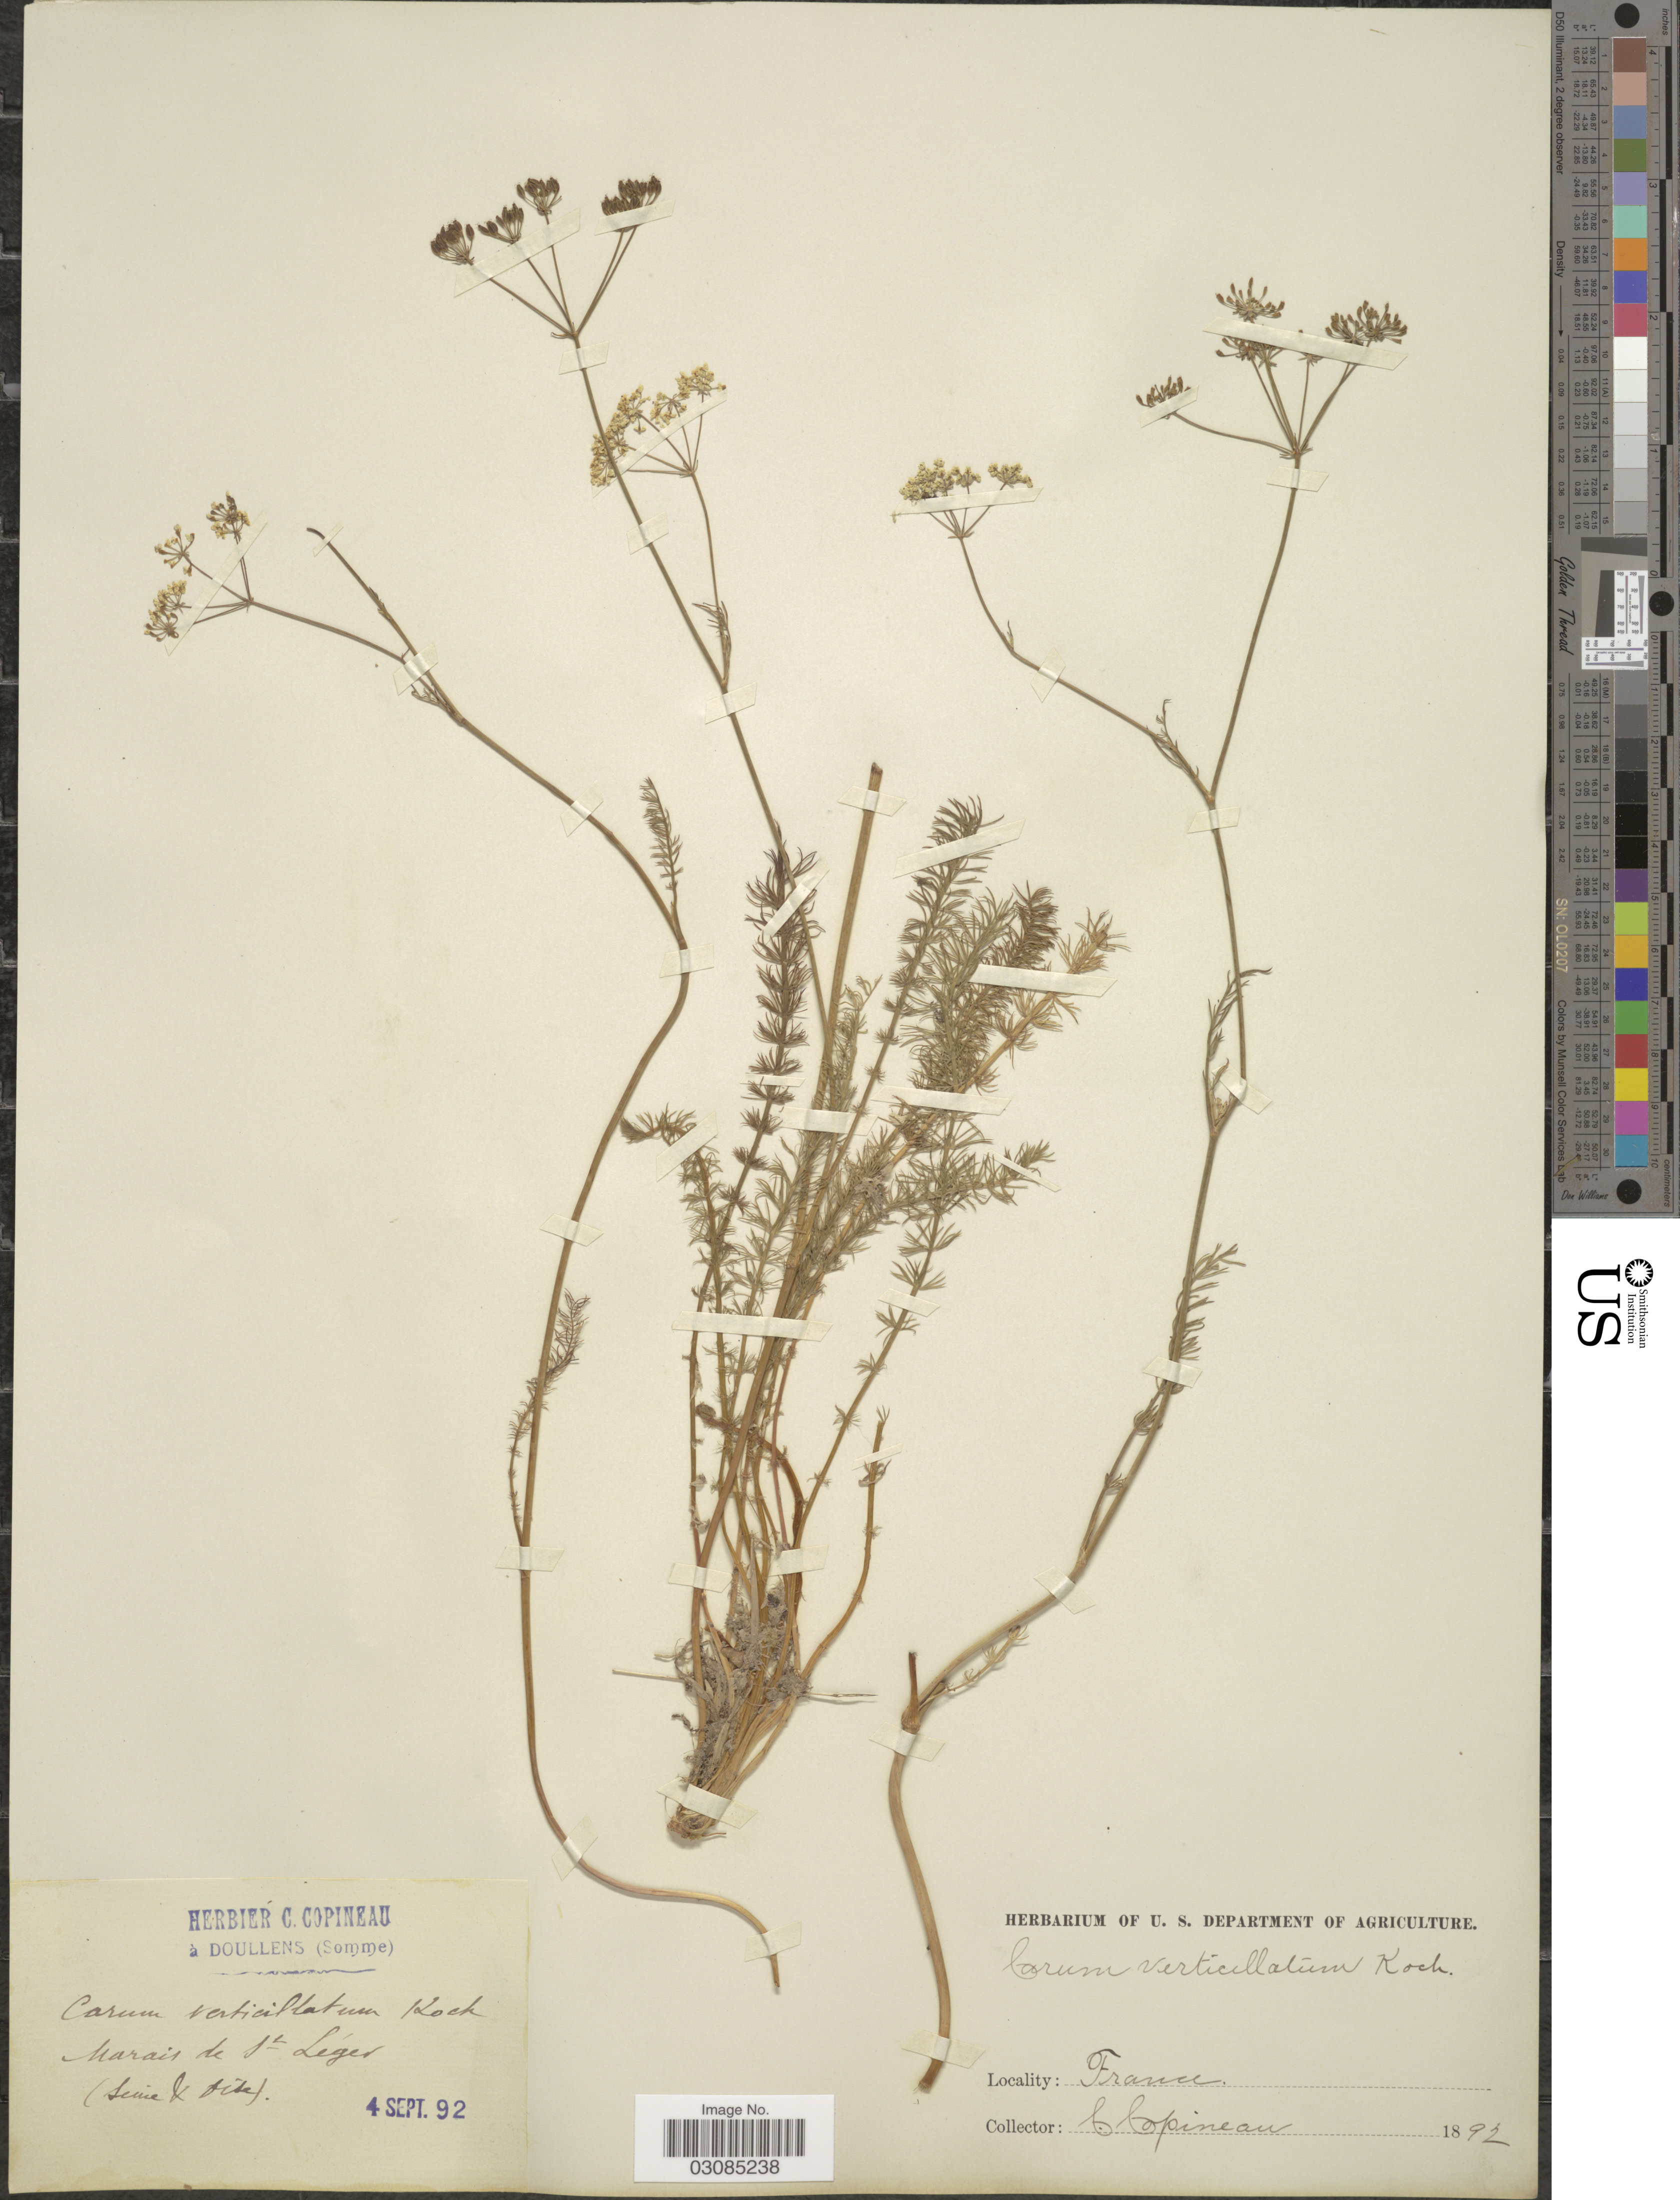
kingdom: Plantae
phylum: Tracheophyta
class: Magnoliopsida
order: Apiales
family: Apiaceae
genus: Carum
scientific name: Carum verticillatum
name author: (L.) W.D.J. Koch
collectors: C. Copineau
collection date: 1892-09-04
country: France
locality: Marais de St Léger, (Seine & Oise).